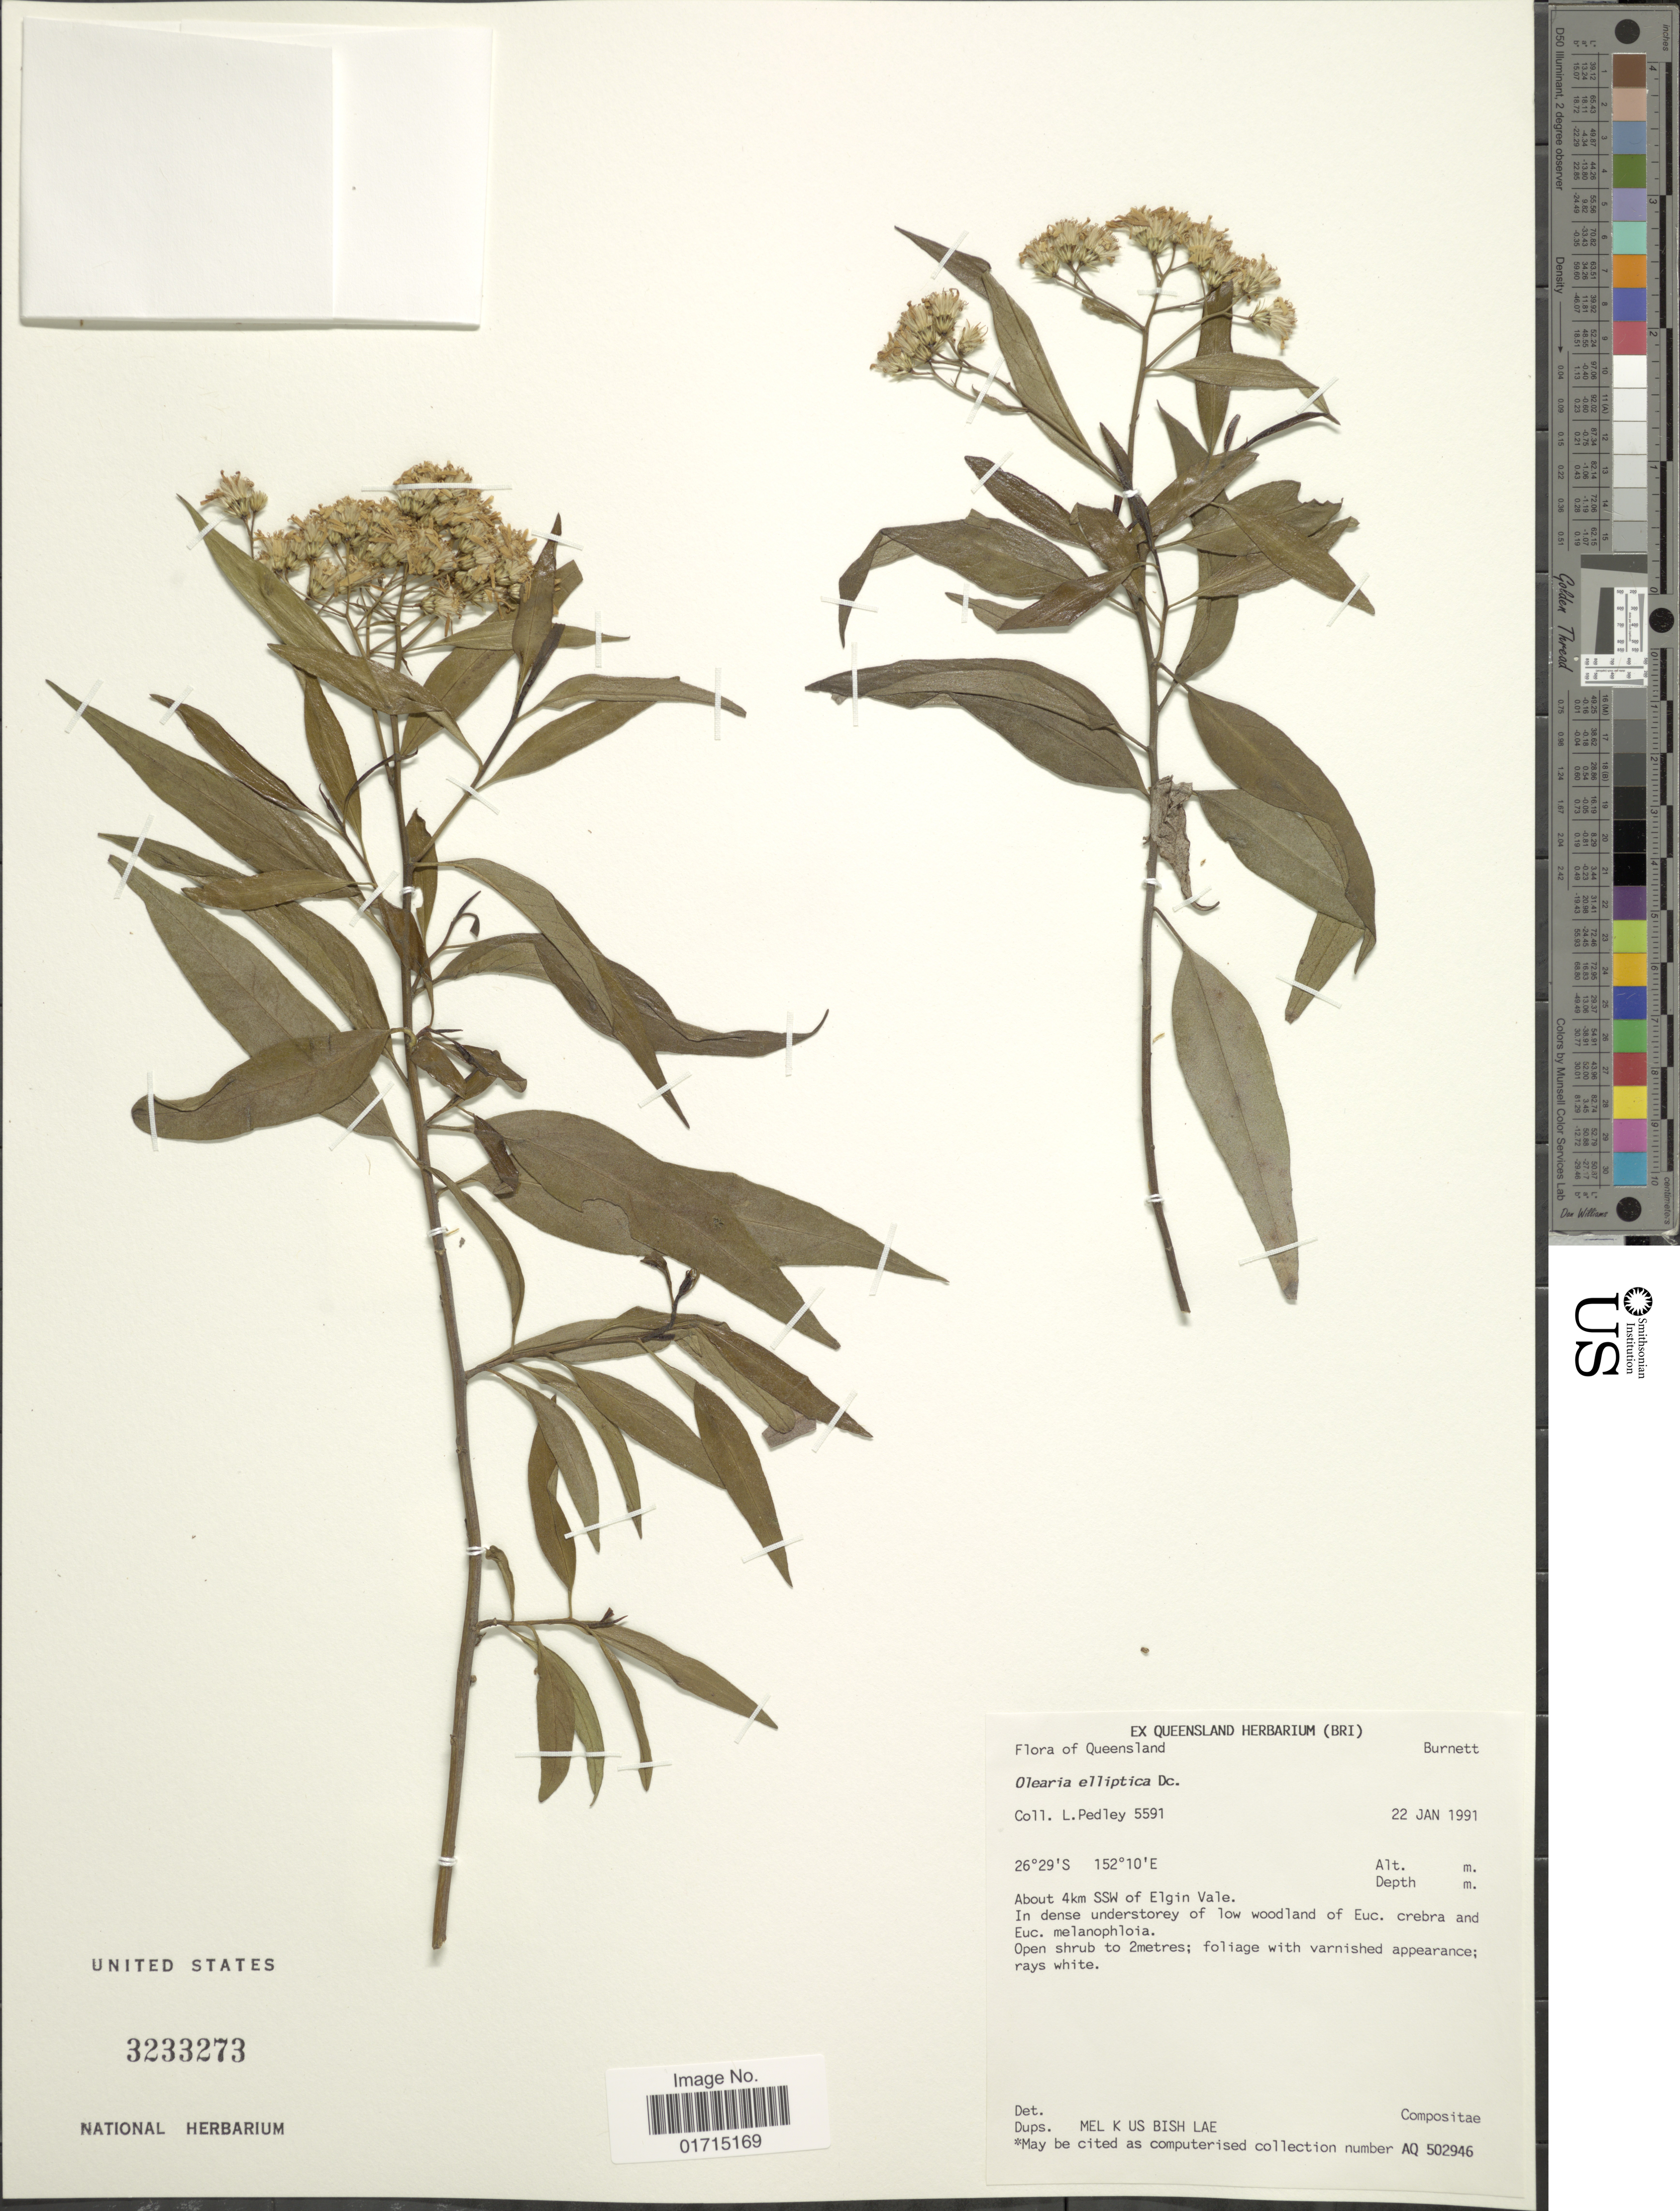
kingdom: Plantae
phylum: Tracheophyta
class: Magnoliopsida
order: Asterales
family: Asteraceae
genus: Olearia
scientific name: Olearia elliptica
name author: DC.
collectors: L. Pedley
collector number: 5591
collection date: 1991-01-22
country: Australia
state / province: Queensland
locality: Queensland. Burnett. About 4km SSW of Elgin Vale.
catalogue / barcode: US 3233273